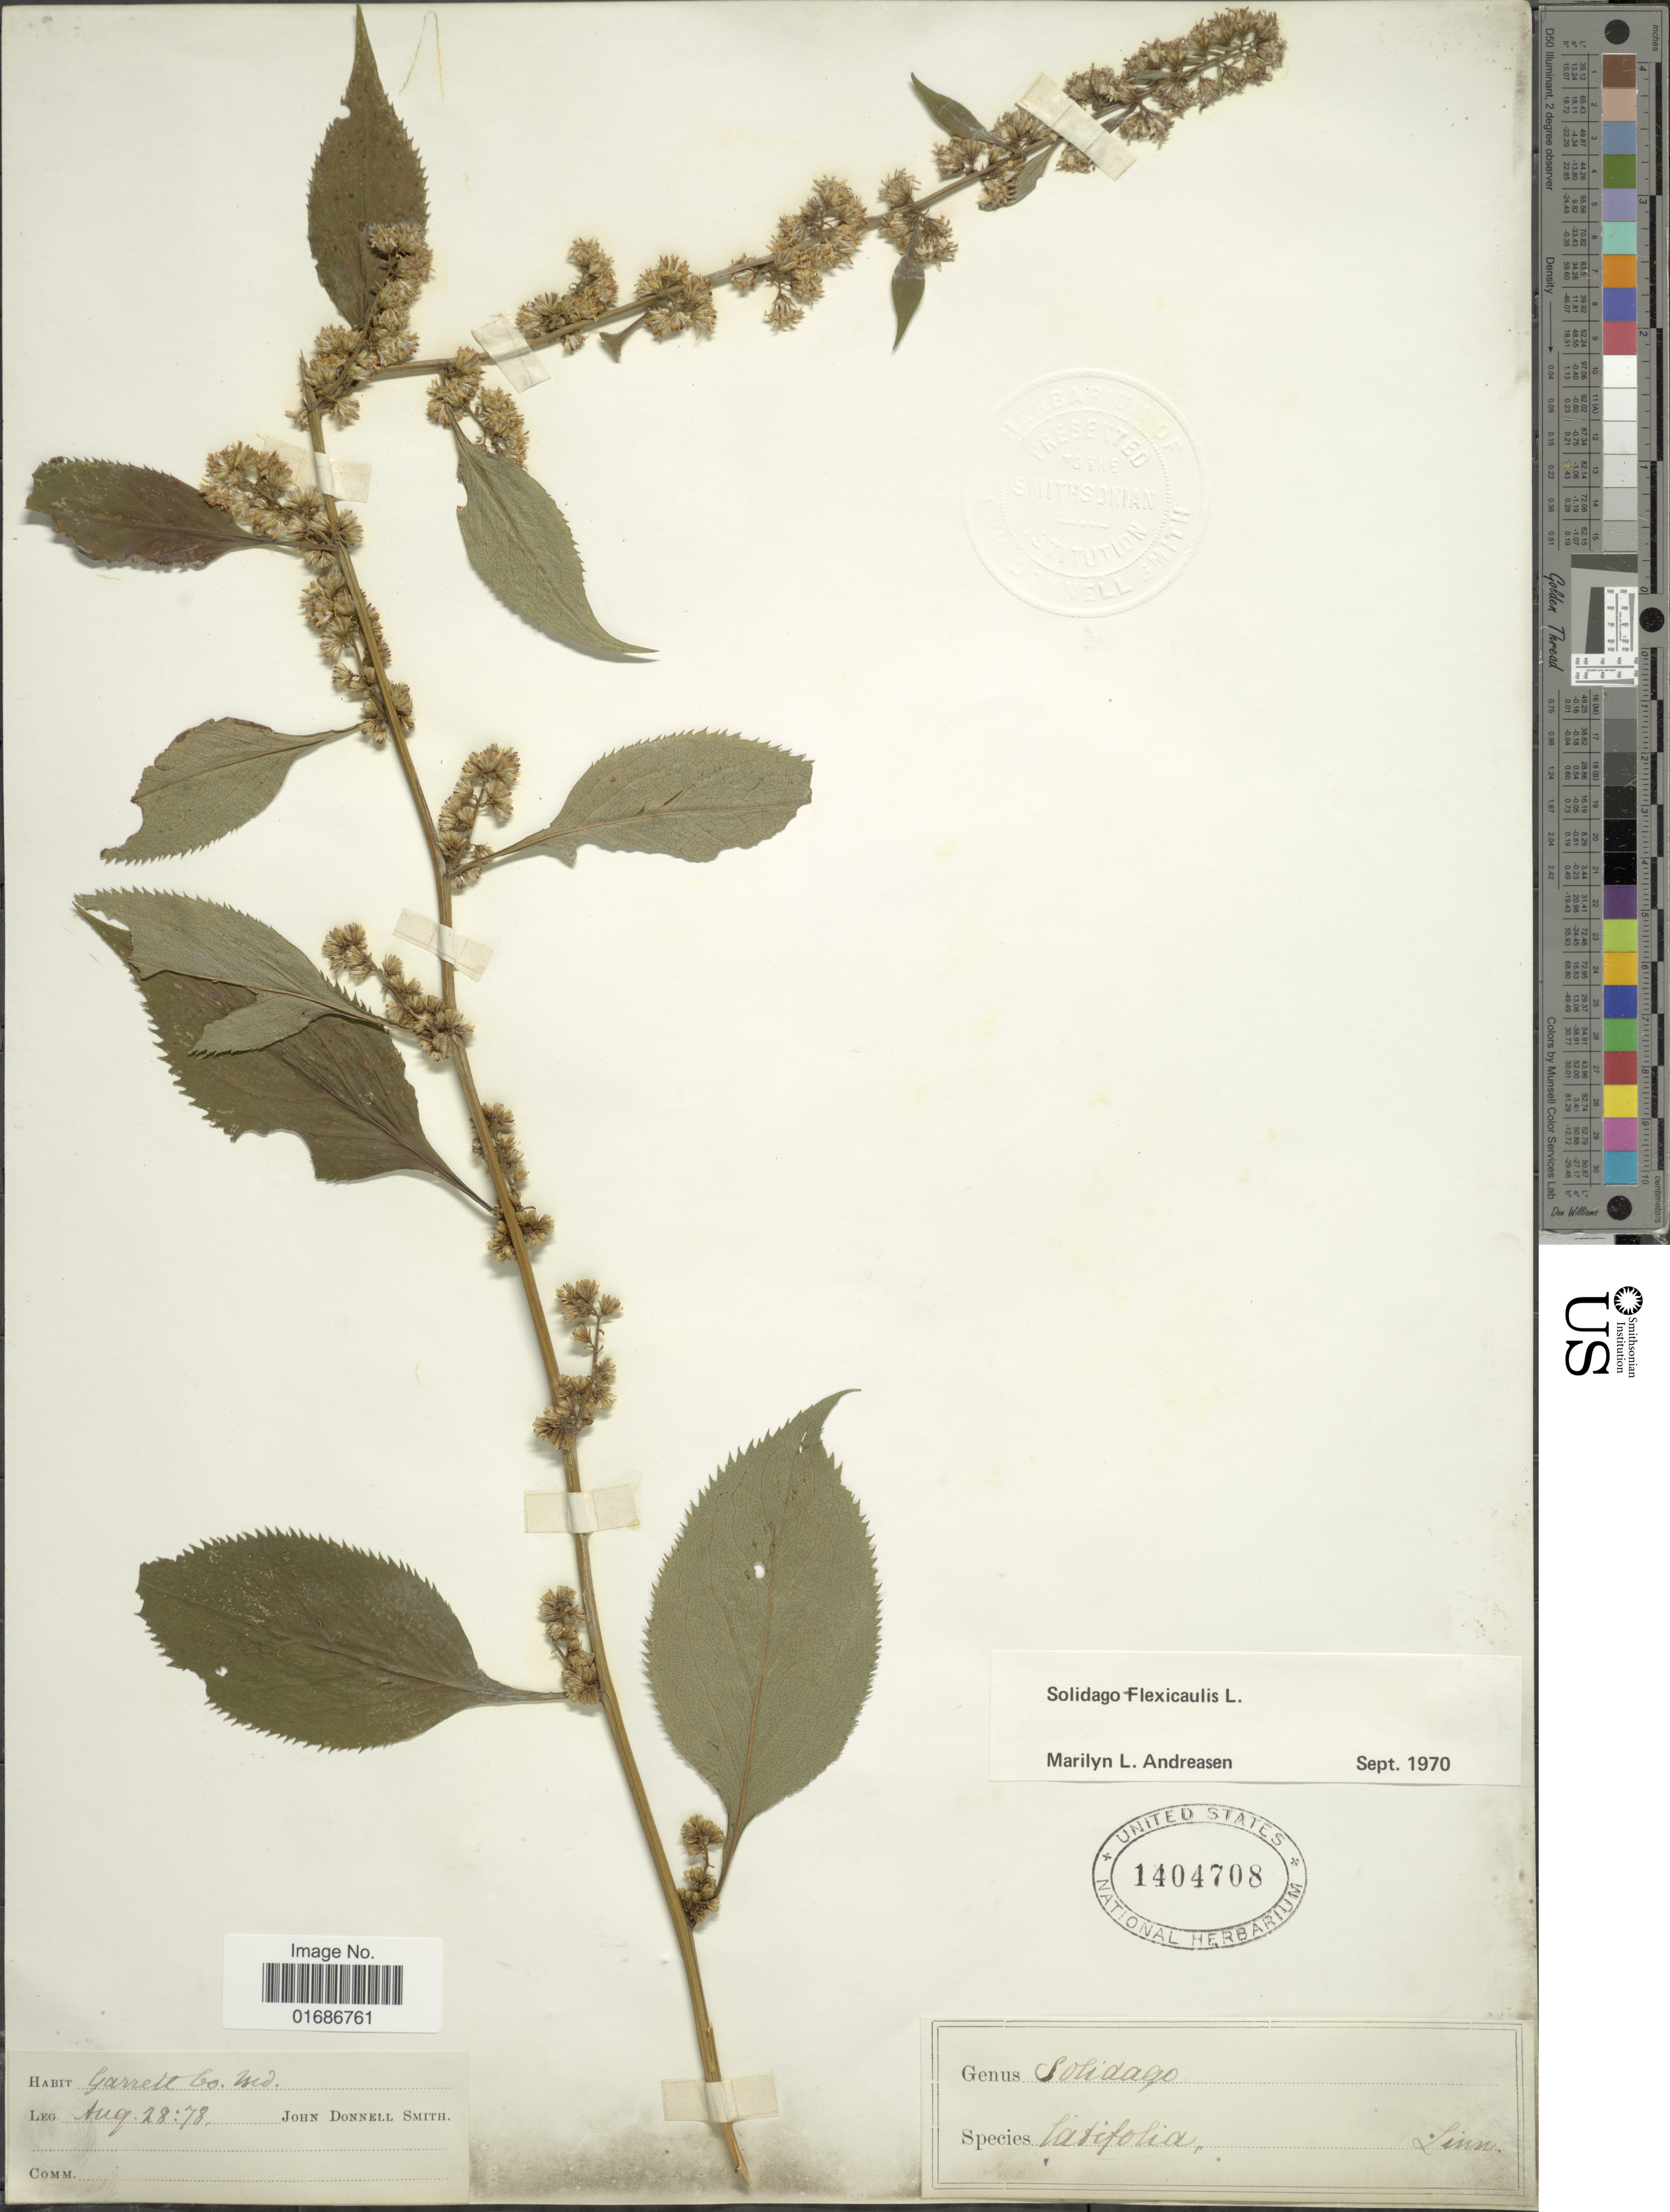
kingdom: Plantae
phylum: Tracheophyta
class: Magnoliopsida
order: Asterales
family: Asteraceae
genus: Solidago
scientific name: Solidago flexicaulis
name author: L.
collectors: J. Donnell Smith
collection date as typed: Transcribed d/m/y: 28/8/78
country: United States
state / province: Maryland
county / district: Garrett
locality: Garrett Co.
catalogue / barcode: US 1404708